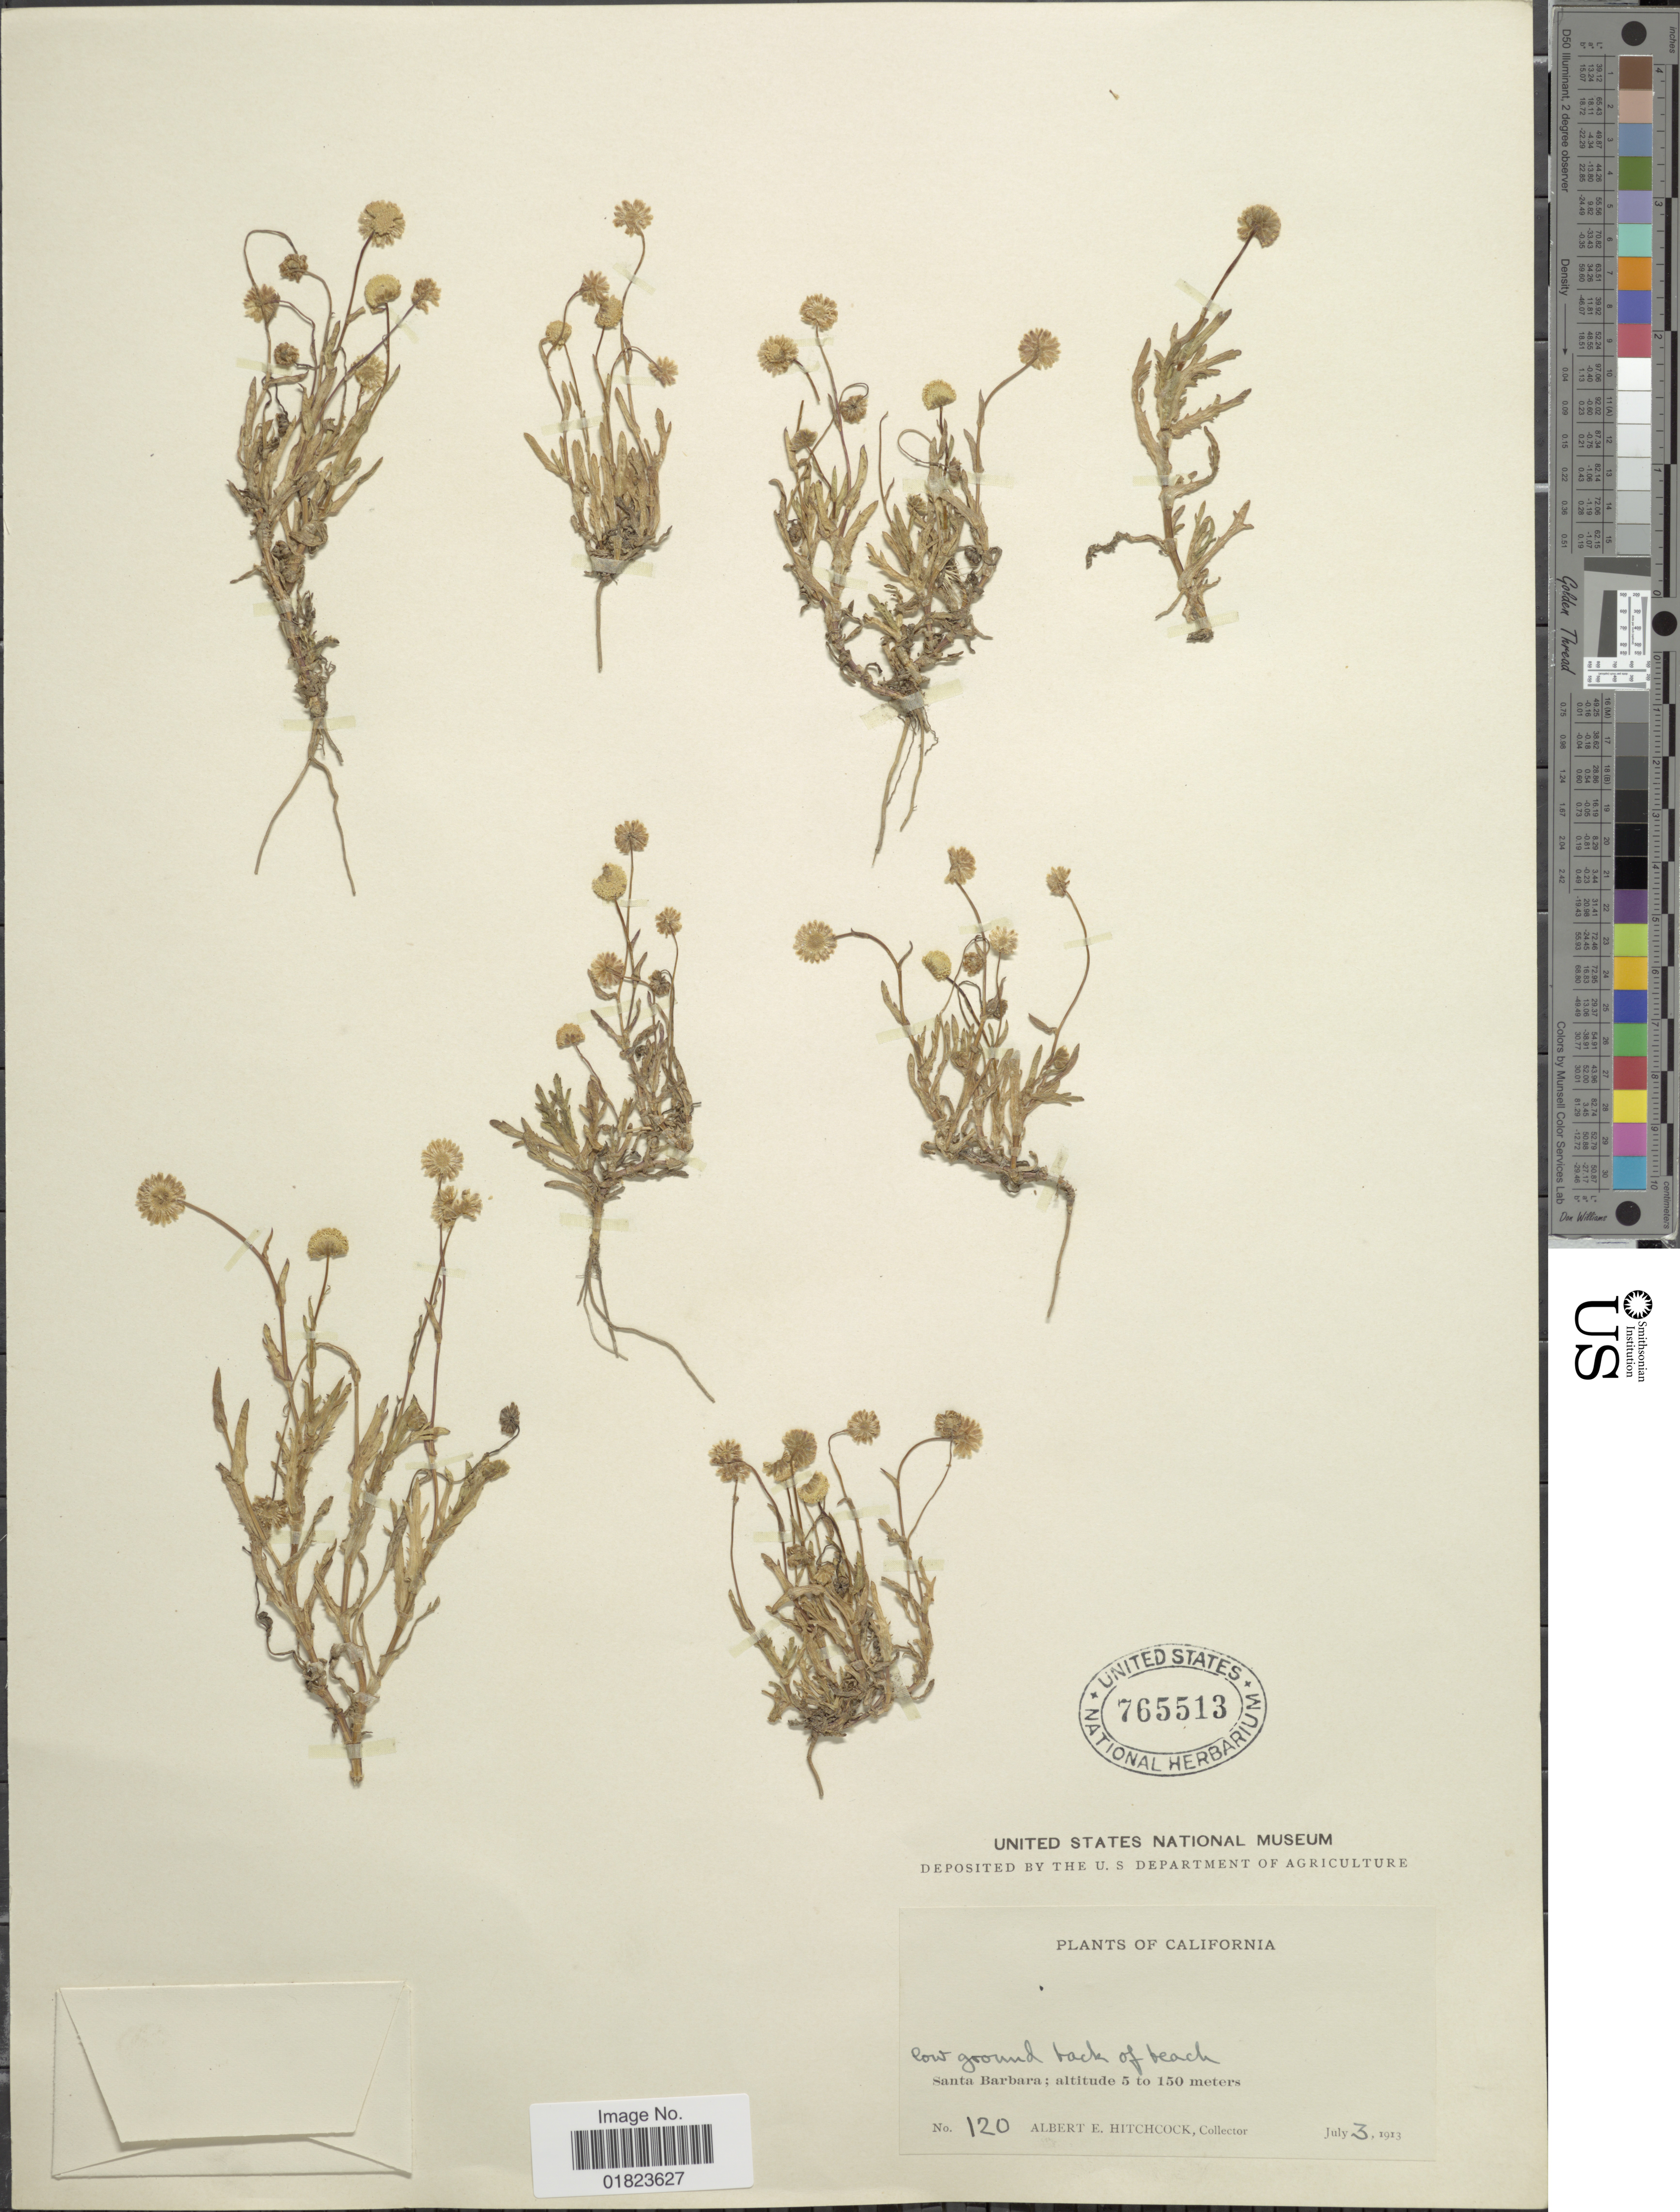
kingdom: Plantae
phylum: Tracheophyta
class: Magnoliopsida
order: Asterales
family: Asteraceae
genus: Cotula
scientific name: Cotula coronopifolia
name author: L.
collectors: A. Hitchcock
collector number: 120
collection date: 1913-07-03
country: Honduras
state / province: Santa Bárbara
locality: Santa Barbara. Low ground back of beach.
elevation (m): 5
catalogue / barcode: US 765513